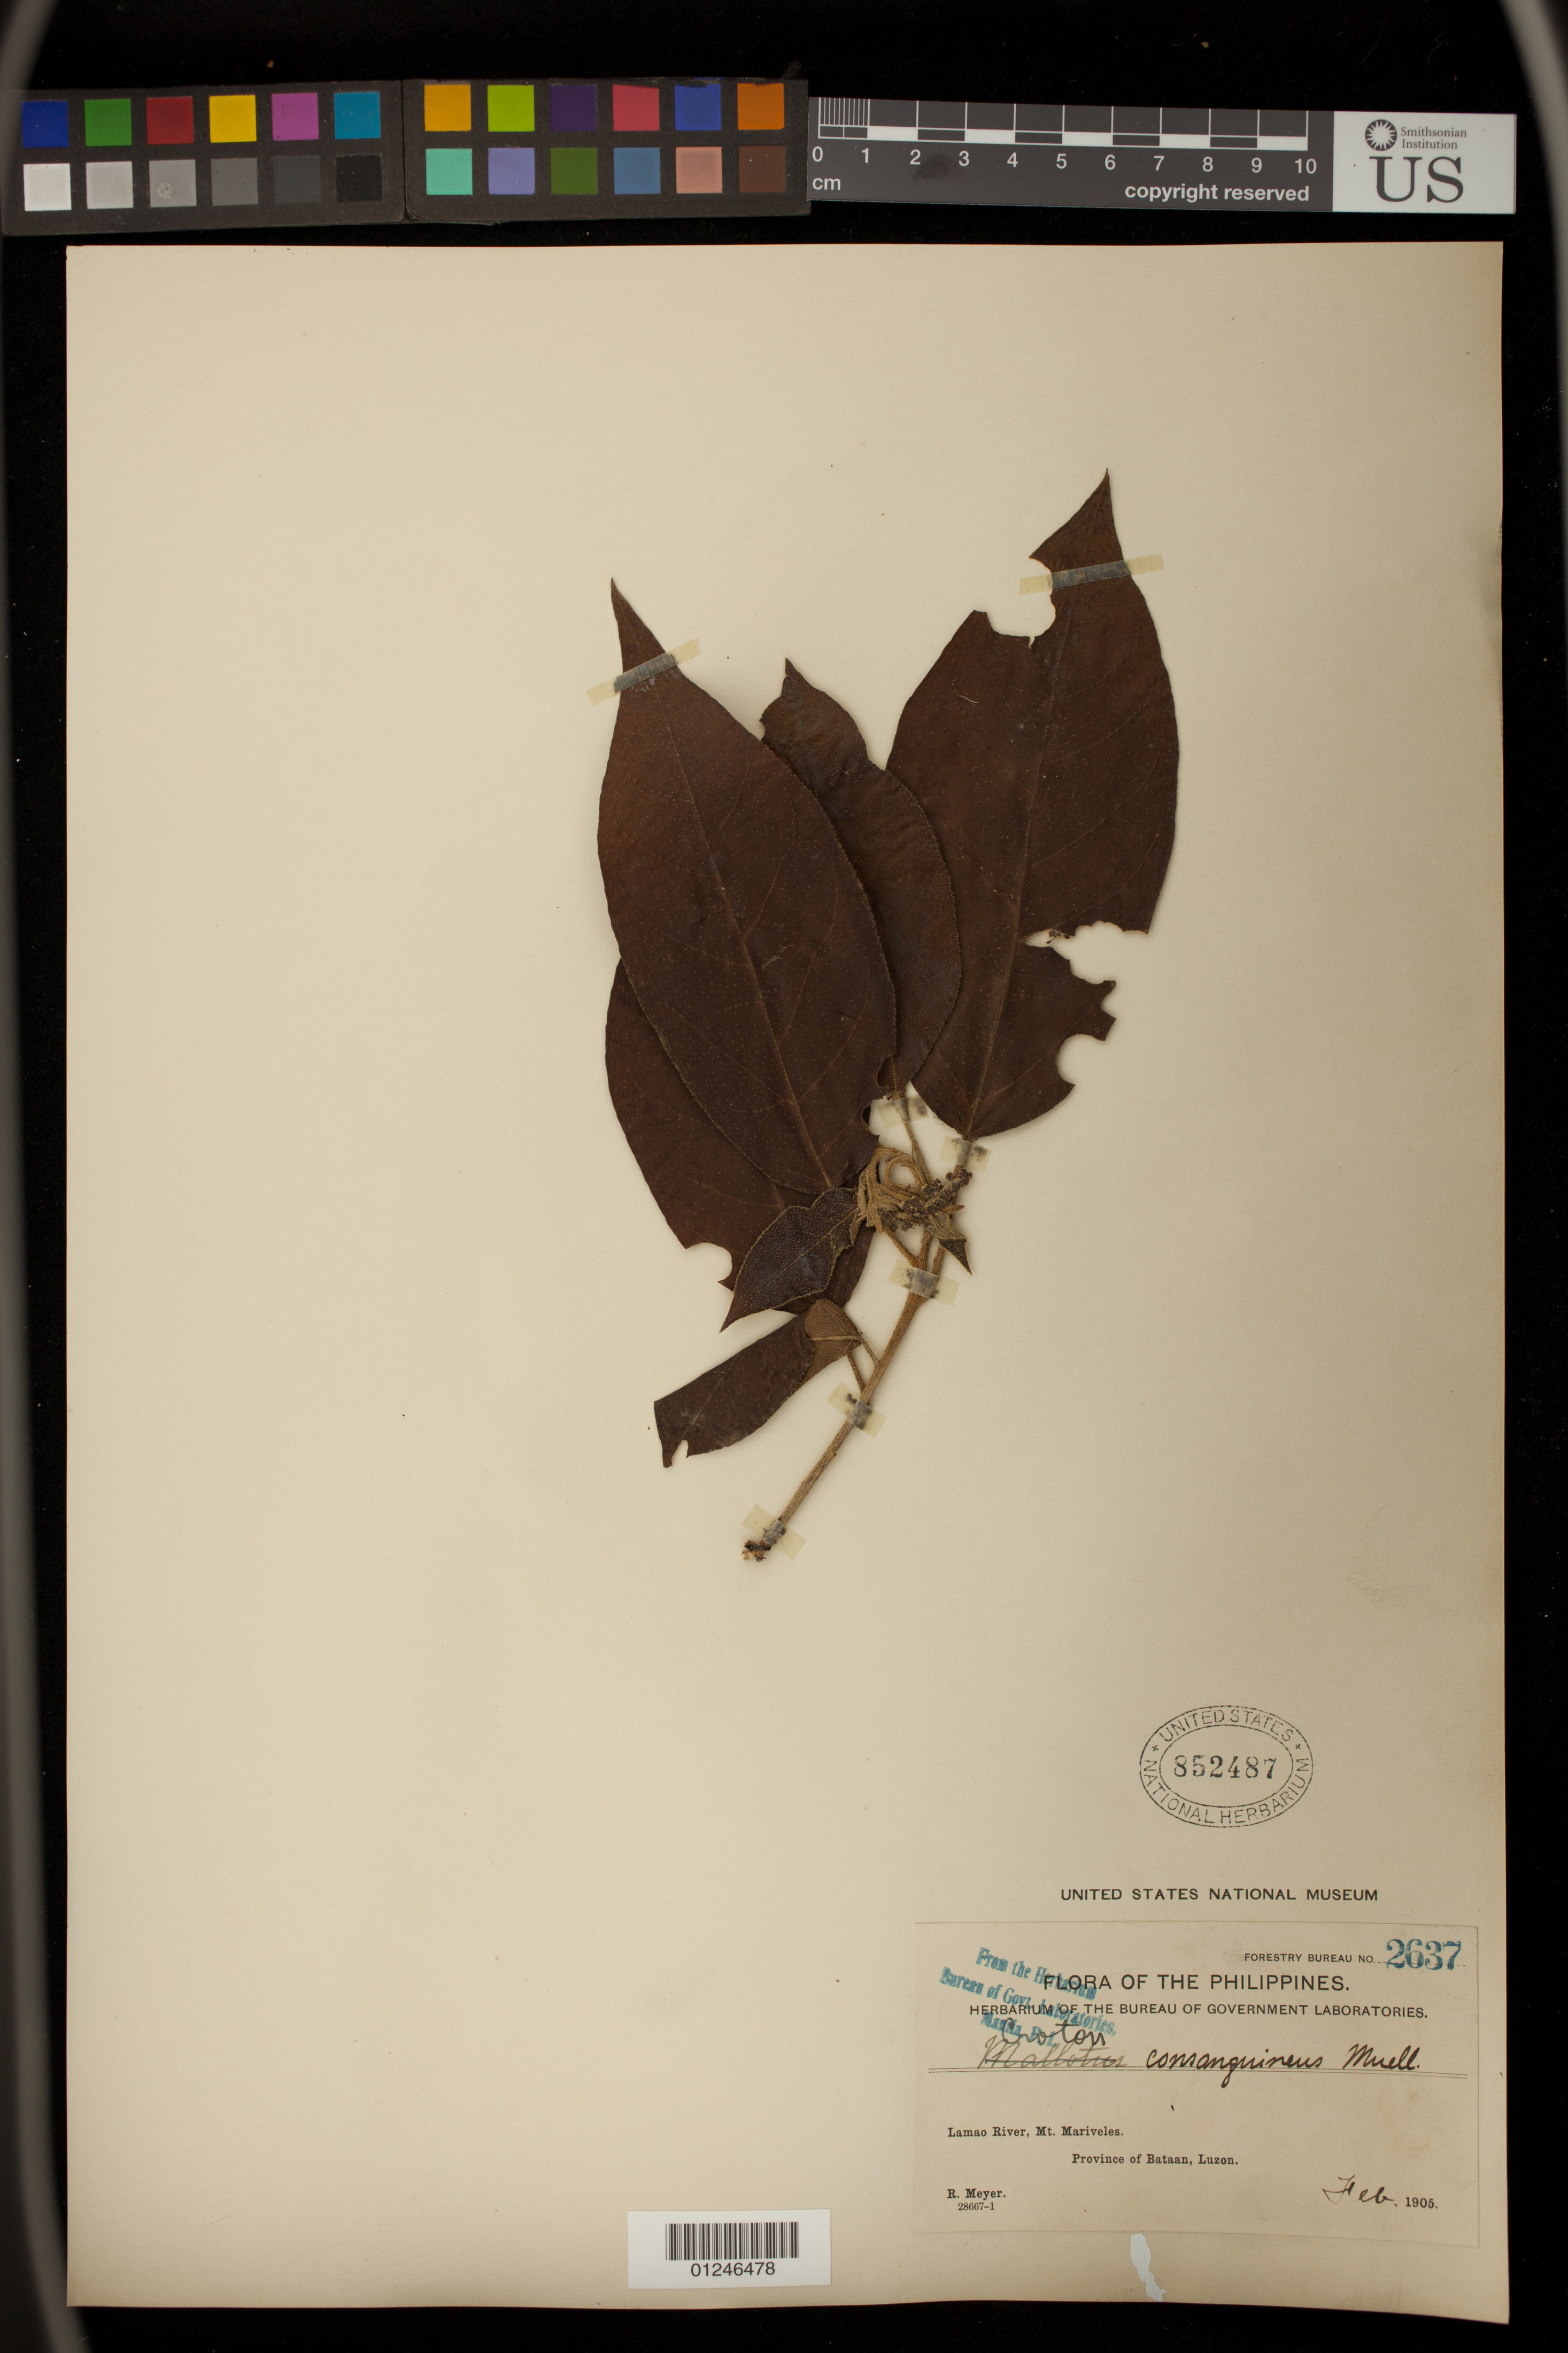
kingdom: Plantae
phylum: Tracheophyta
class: Magnoliopsida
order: Malpighiales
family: Euphorbiaceae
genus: Croton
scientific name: Croton consanguineus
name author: Müll. Arg.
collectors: R. Meyer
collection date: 1905-02-01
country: Philippines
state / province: Central Luzon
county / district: Bataan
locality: Lamao River, Mt. Mariveles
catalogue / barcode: US 852487